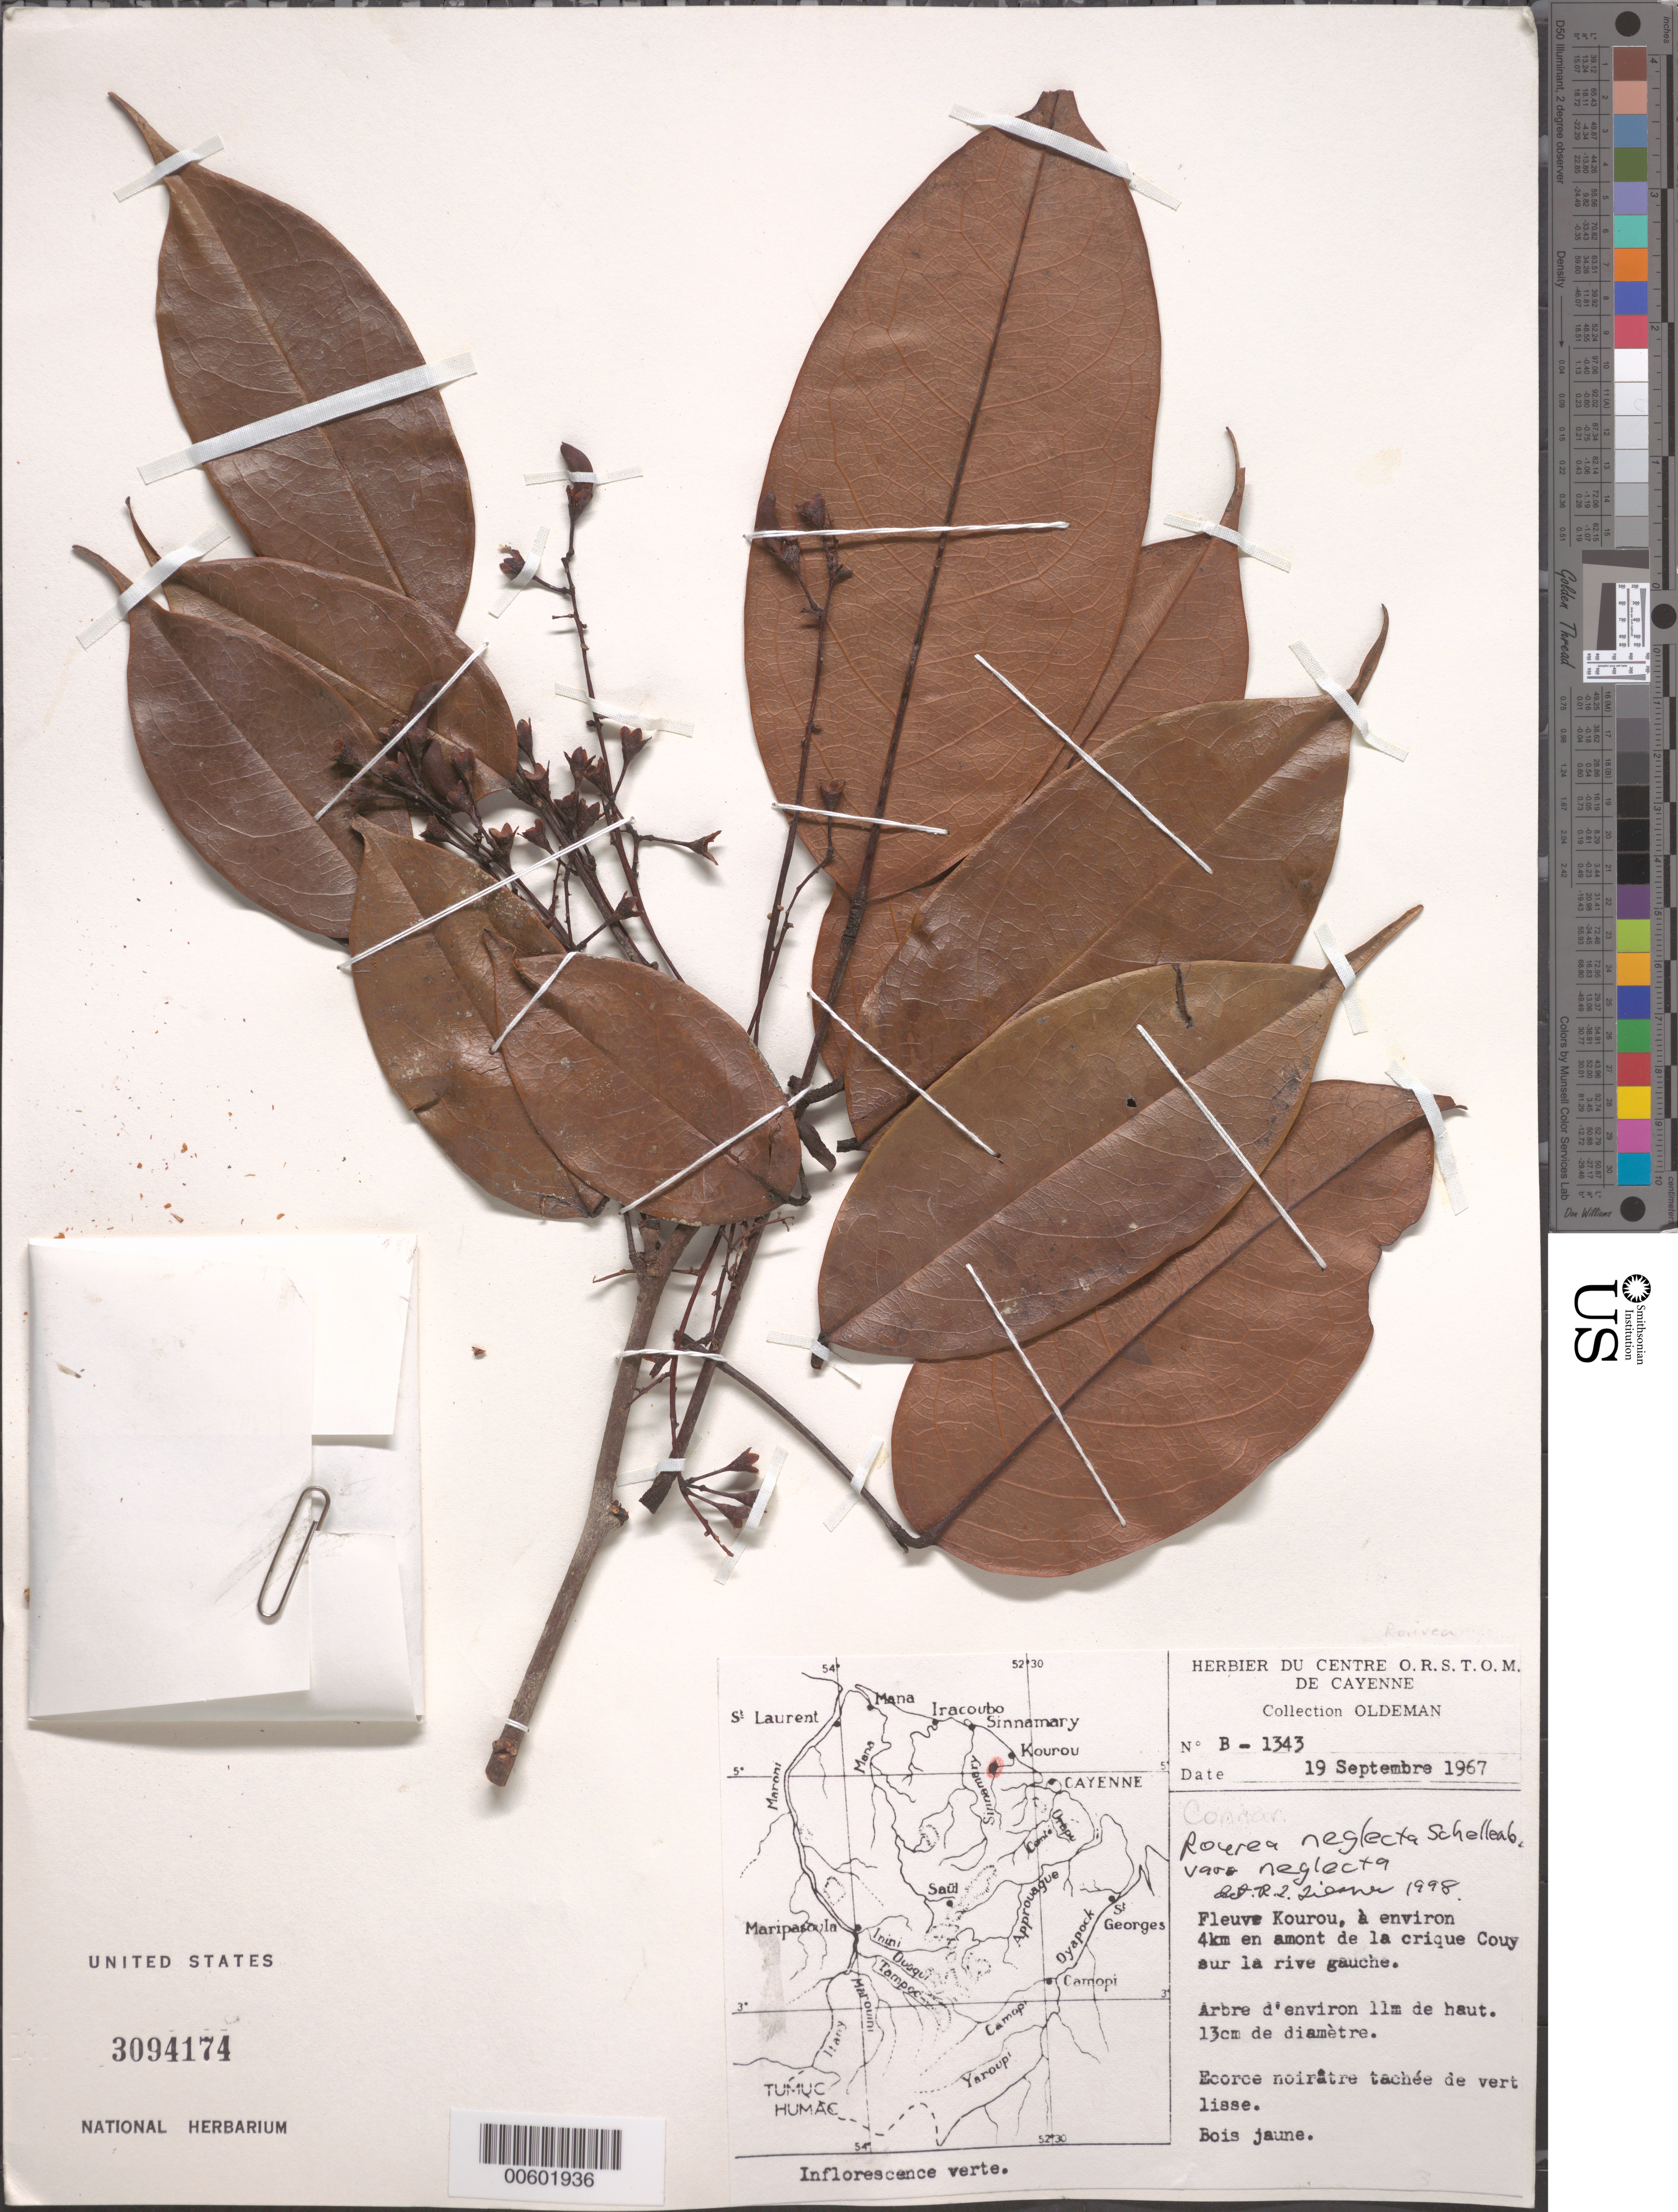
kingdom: Plantae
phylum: Tracheophyta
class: Magnoliopsida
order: Oxalidales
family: Connaraceae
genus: Rourea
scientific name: Rourea neglecta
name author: G. Schellenb.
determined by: Liesner, R. L.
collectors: R. Oldeman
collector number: B 1343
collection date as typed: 19-Sep-67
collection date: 1967-09-19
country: French Guiana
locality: Fleuve Kourou, 4 km en amont de la crique Couy sur la rive gauche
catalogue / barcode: US 3094174